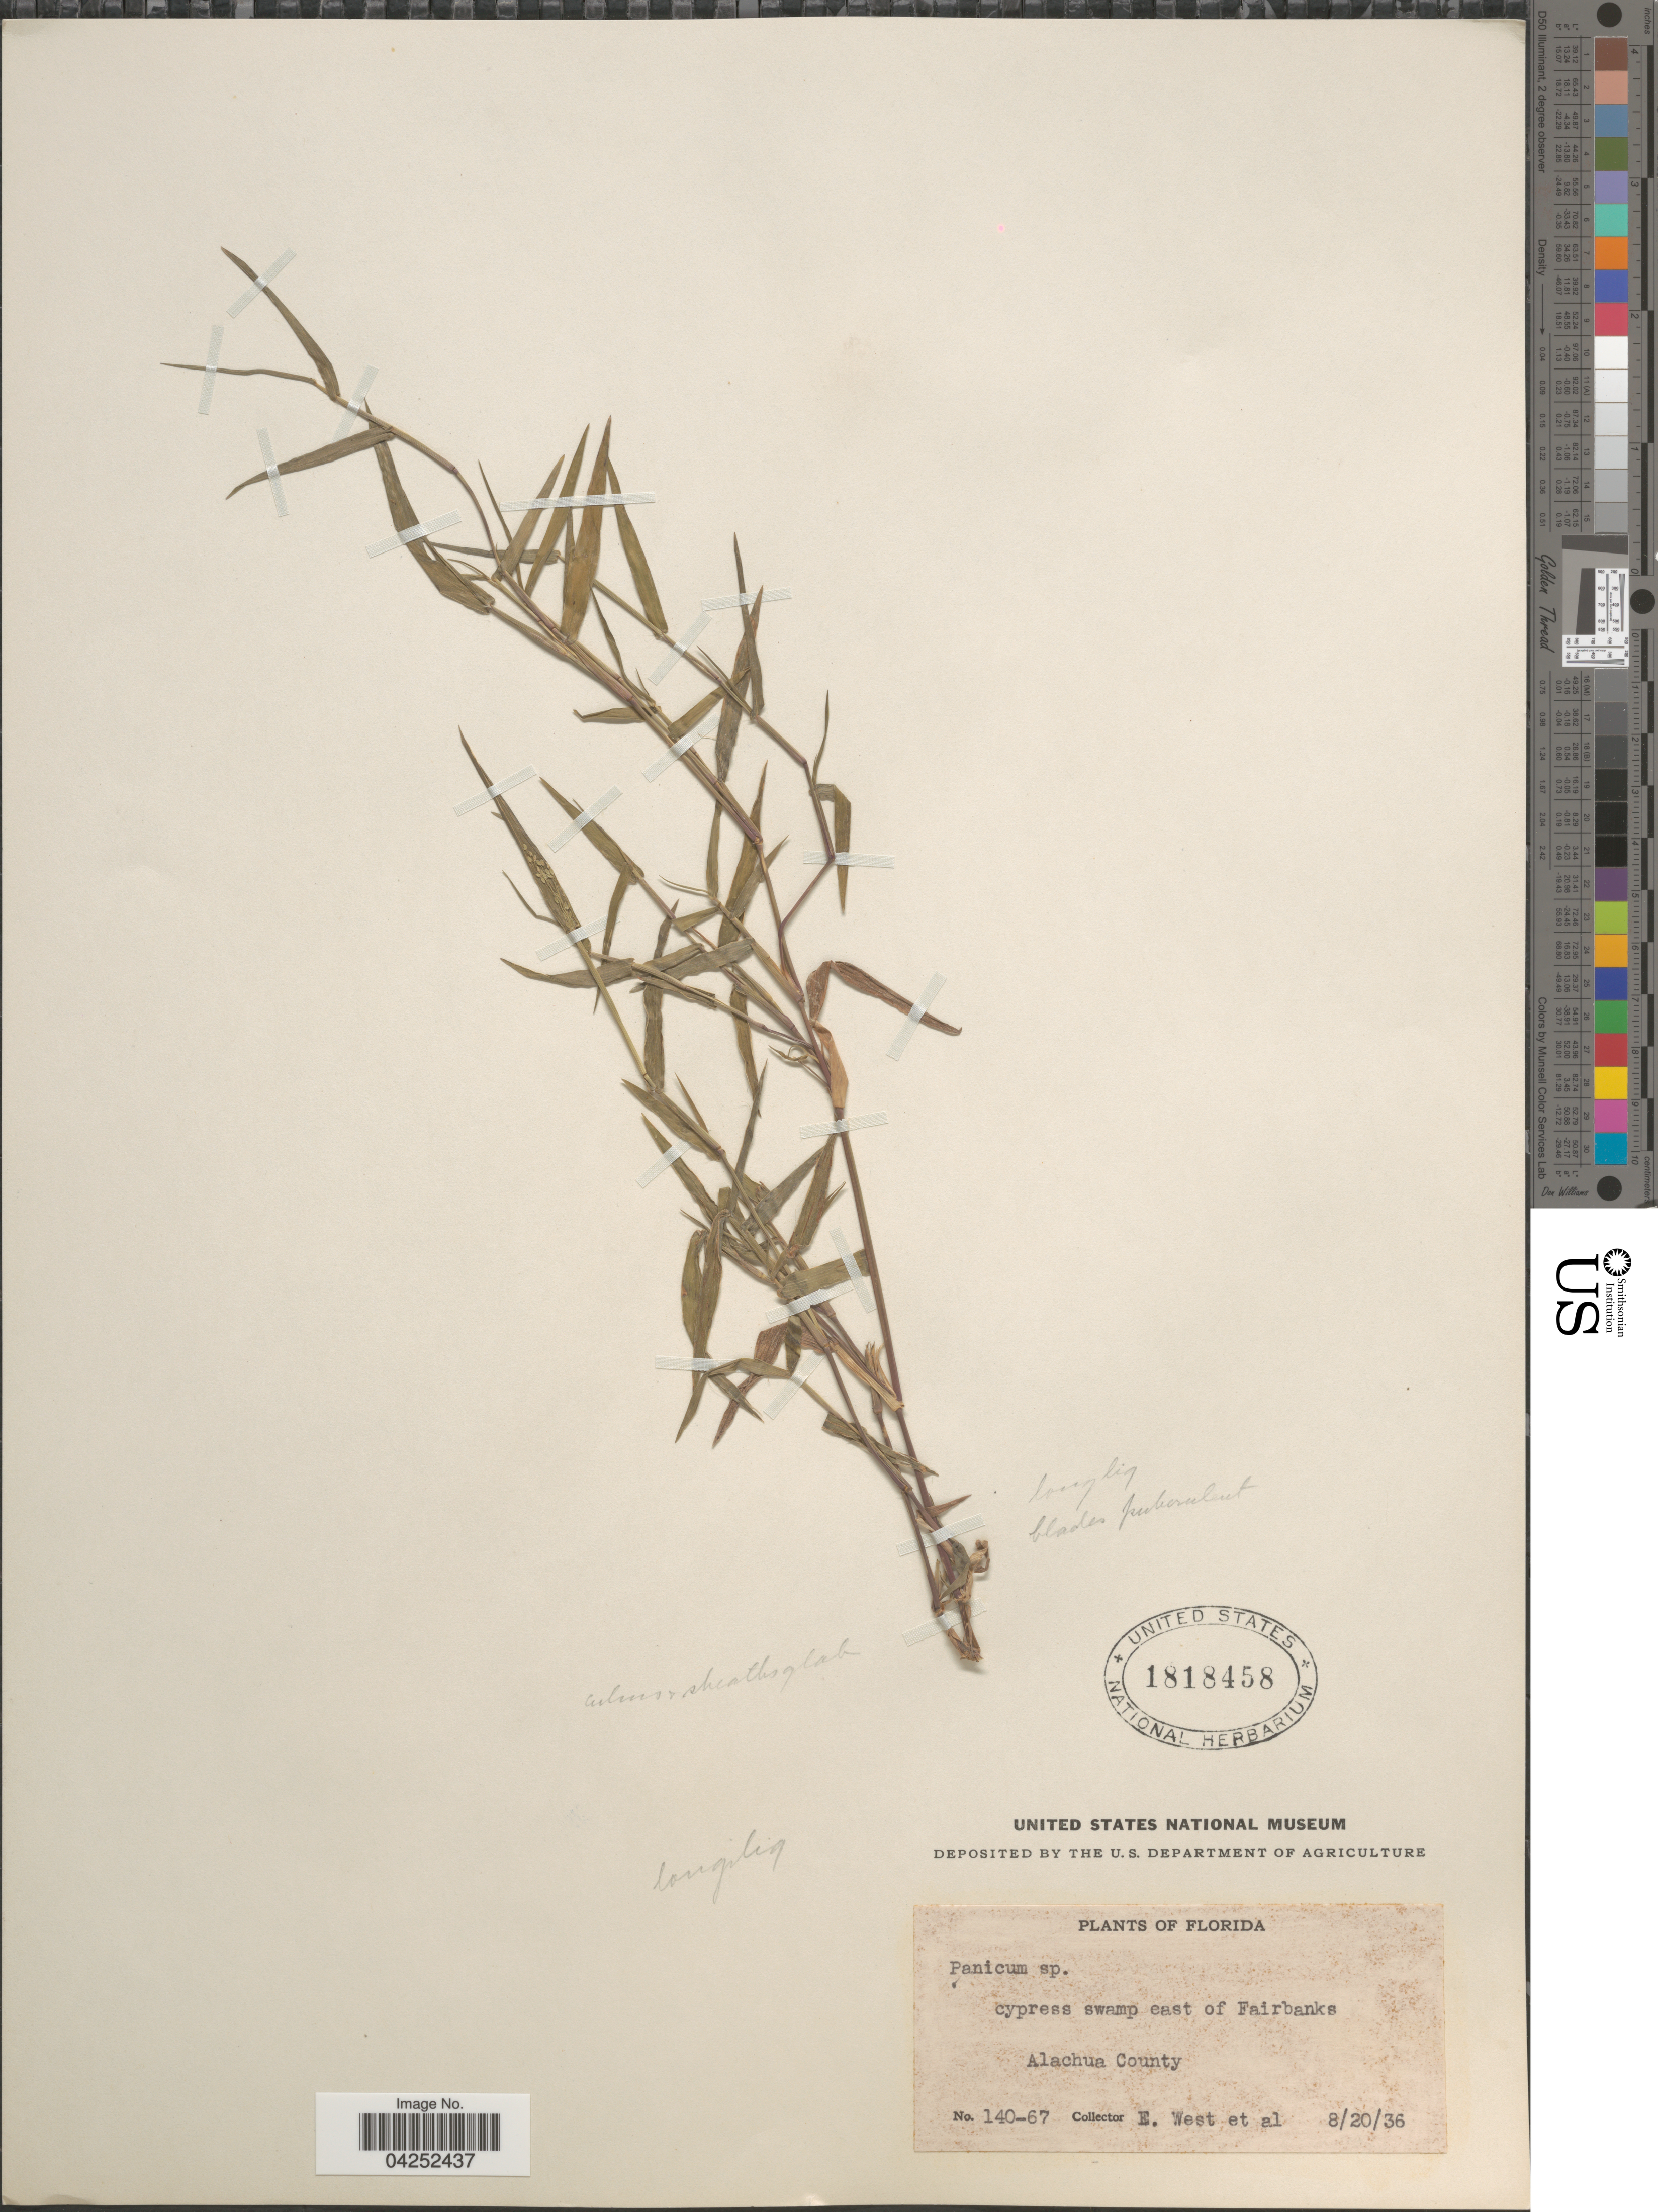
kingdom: Plantae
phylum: Tracheophyta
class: Liliopsida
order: Poales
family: Poaceae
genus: Dichanthelium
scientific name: Dichanthelium bicknellii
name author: (Nash) LeBlond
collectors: E. West & et al.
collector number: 140-67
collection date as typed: Transcribed d/m/y: 20/8/36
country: United States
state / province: Florida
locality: Cypress swamp east of Fairbanks. Alachua County.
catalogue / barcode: US 1818458